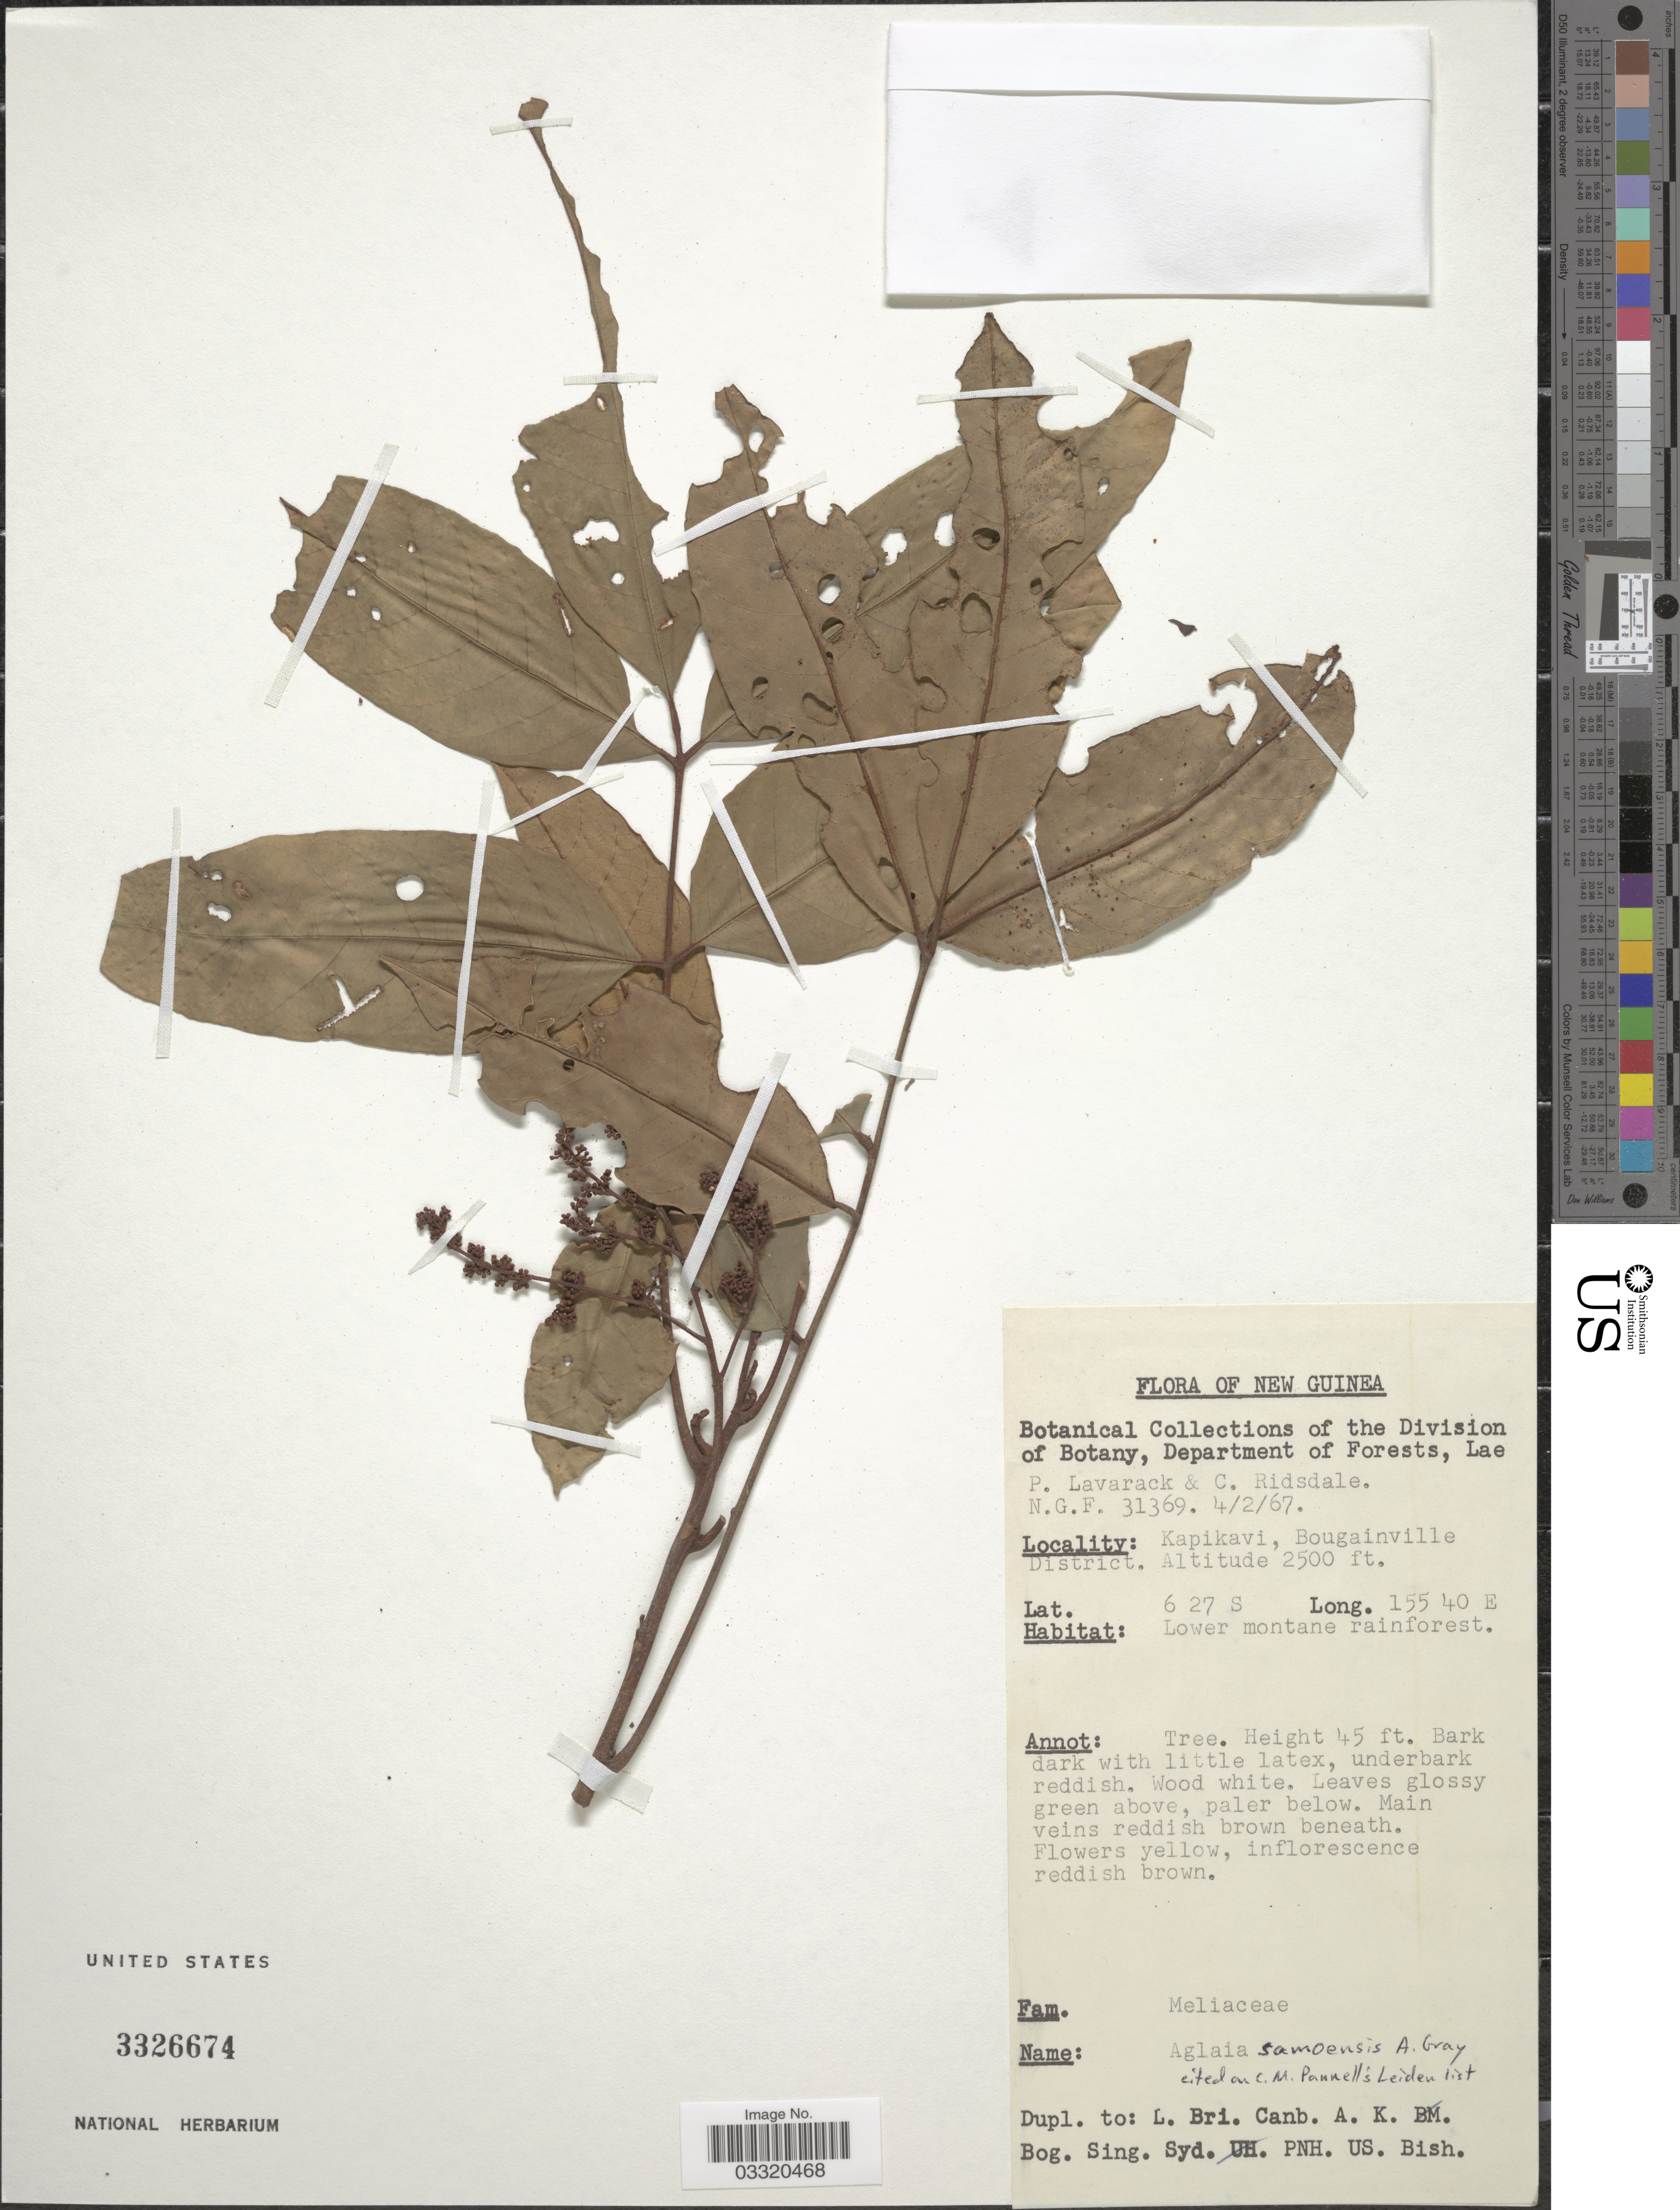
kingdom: Plantae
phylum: Tracheophyta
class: Magnoliopsida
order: Sapindales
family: Meliaceae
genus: Aglaia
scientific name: Aglaia samoensis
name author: A. Gray in Wilkes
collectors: P. Lavarack & C. E. Ridsdale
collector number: N.G.F.31369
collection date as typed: Transcribed d/m/y: 4/2/67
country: Papua New Guinea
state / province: Bougainville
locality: New Guinea. Kapikavi, Bougainville District.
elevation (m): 762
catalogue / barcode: US 3326674